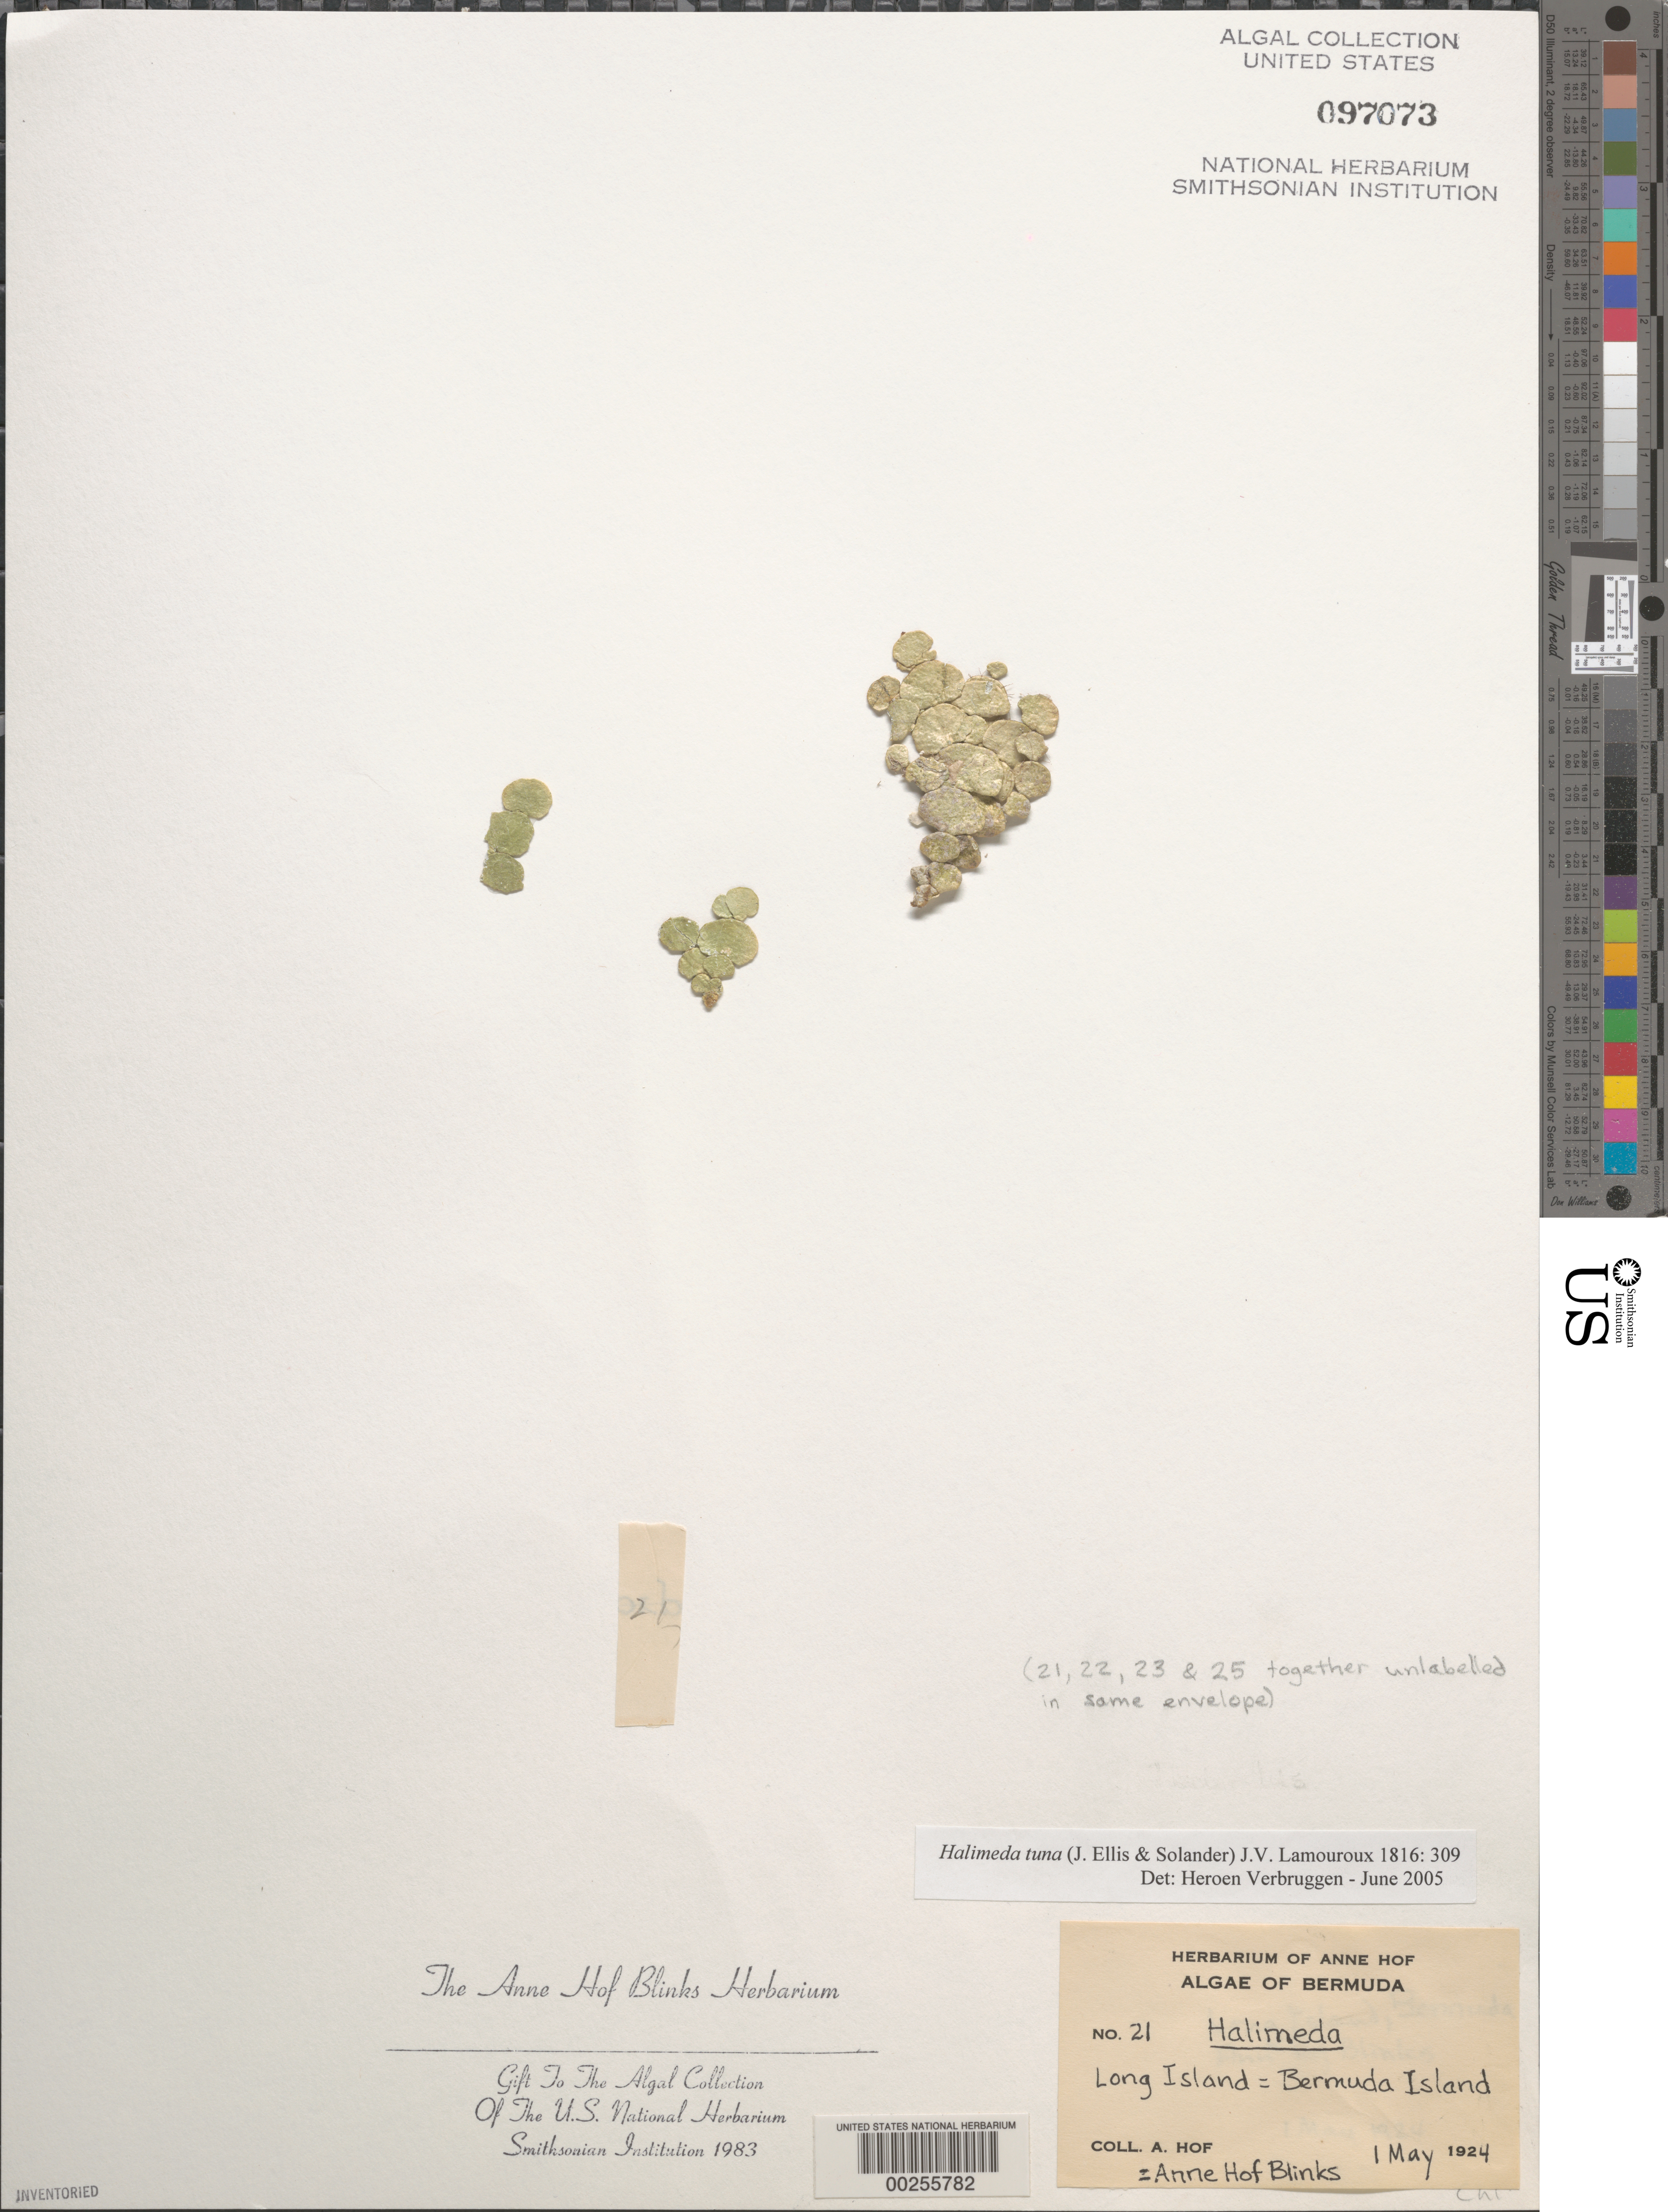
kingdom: Plantae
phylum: Chlorophyta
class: Ulvophyceae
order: Bryopsidales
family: Halimedaceae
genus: Halimeda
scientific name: Halimeda tuna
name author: (J. Ellis & Sol.) J.V.Lamouroux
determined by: Verbruggen, H.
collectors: A. Blinks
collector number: AHB 21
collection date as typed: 01 May 1924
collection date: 1924-05-01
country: Bermuda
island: Bermuda Island (Long Island)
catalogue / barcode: US 97073